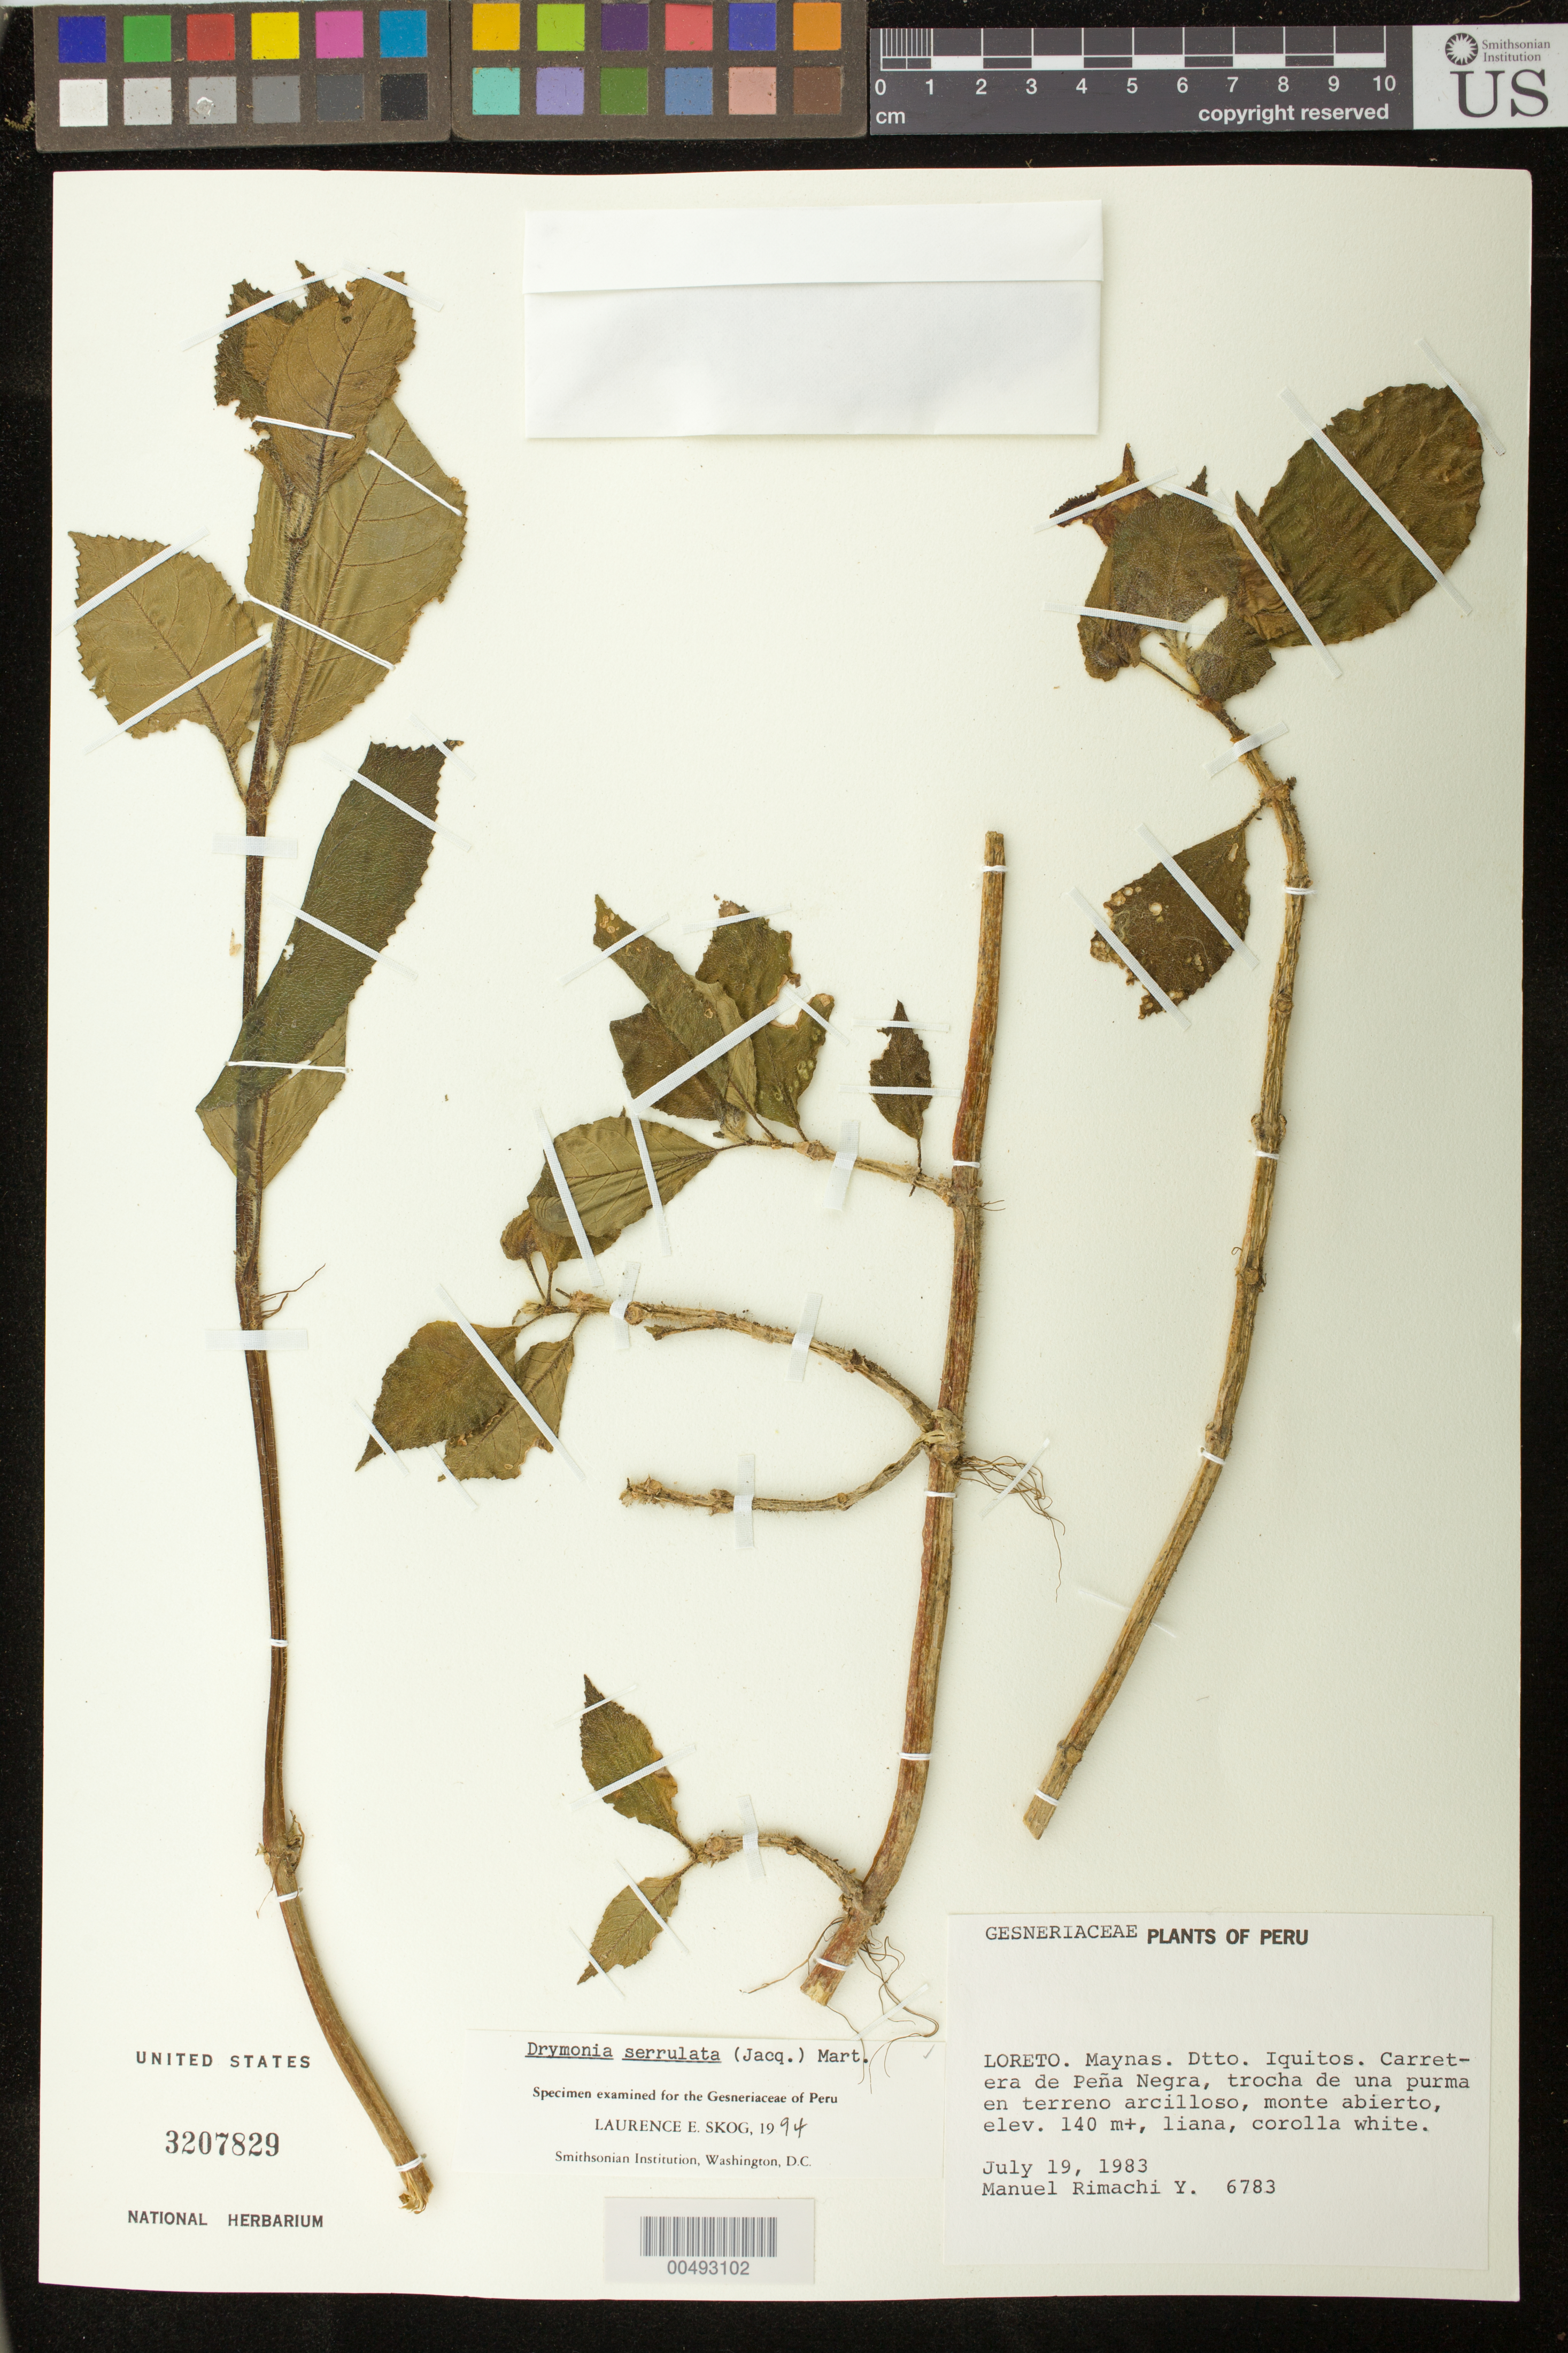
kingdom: Plantae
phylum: Tracheophyta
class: Magnoliopsida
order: Lamiales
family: Gesneriaceae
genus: Drymonia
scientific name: Drymonia serrulata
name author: (Jacq.) Mart.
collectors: M. Rimachi Y.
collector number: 6783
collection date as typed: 19 Jul 1983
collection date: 1983-07-19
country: Peru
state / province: Loreto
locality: Prov. Maynas; Iquitos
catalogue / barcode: US 3207829